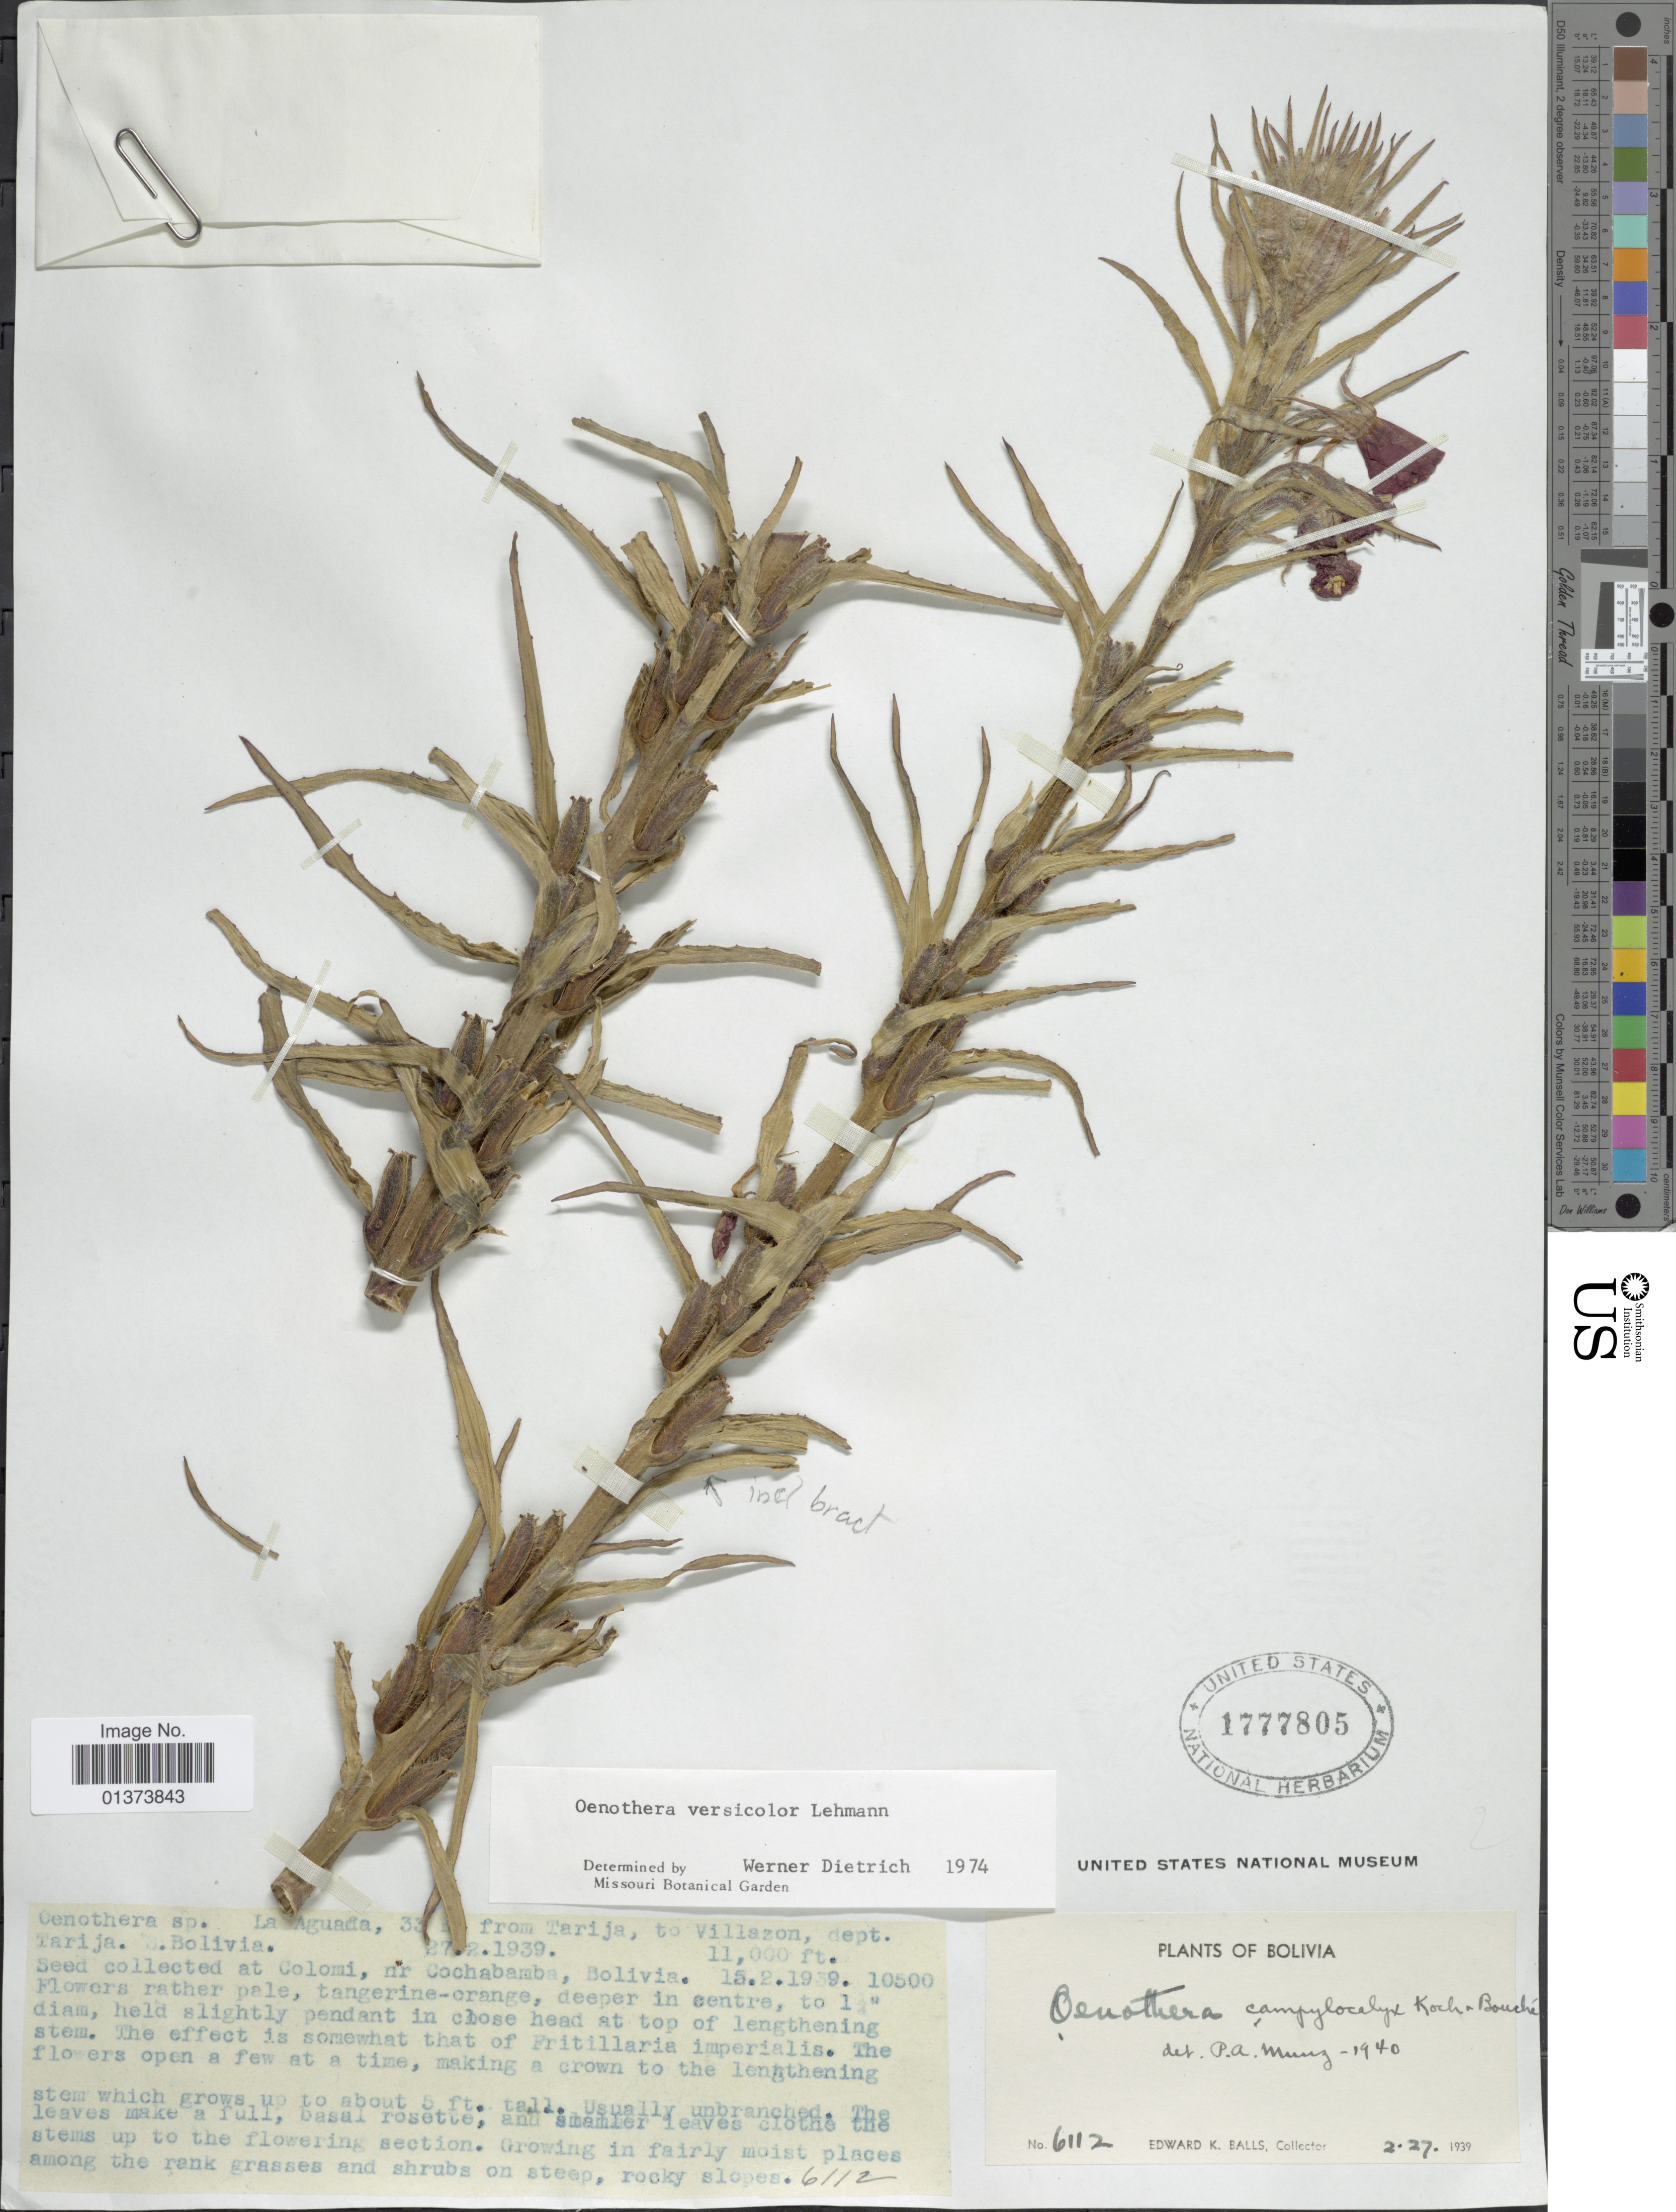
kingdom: Plantae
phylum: Tracheophyta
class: Magnoliopsida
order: Myrtales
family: Onagraceae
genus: Oenothera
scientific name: Oenothera versicolor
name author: Lehm.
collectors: E. K. Balls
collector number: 6112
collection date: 1939-02-27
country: Bolivia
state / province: Tarija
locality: La Aguada, 33 Km. from Tarija, to Villazon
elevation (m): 3353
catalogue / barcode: US 1777805